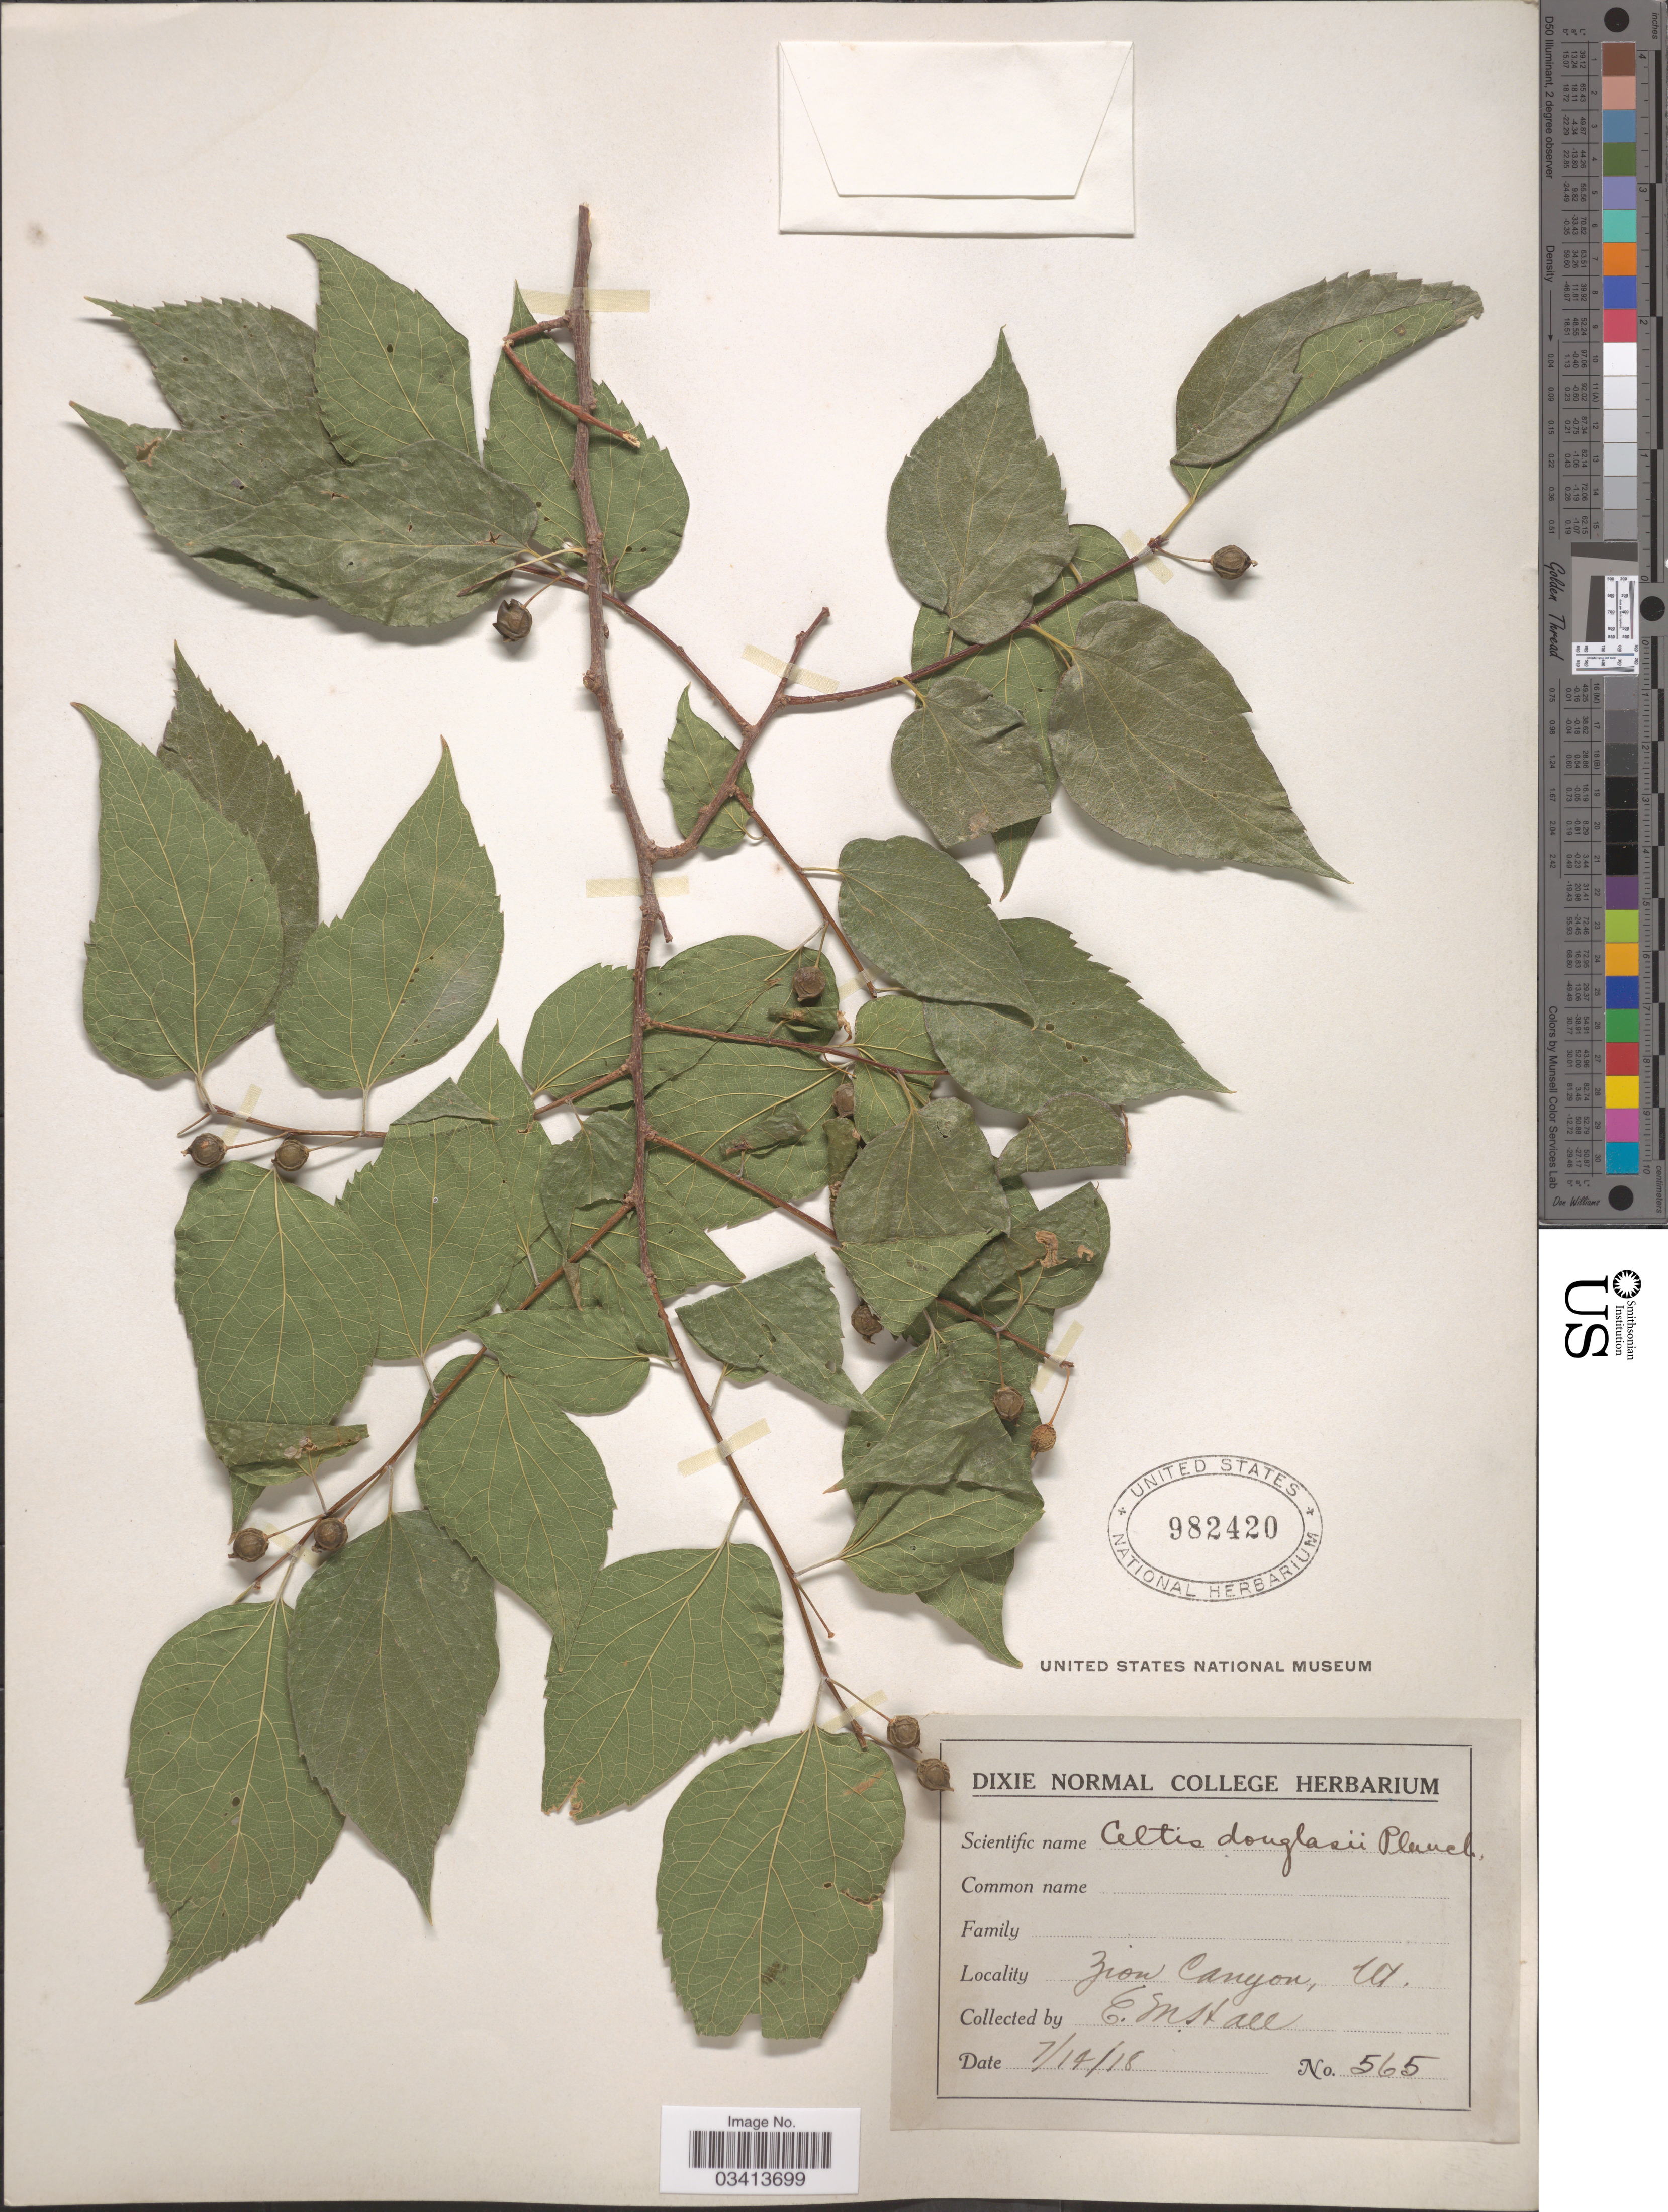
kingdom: Plantae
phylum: Tracheophyta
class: Magnoliopsida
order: Rosales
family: Cannabaceae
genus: Celtis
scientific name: Celtis laevigata var. reticulata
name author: (Torr.) L.D. Benson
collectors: E. Hall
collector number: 565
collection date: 1918-07-14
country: United States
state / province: Utah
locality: Zion Canyon.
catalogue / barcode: US 982420